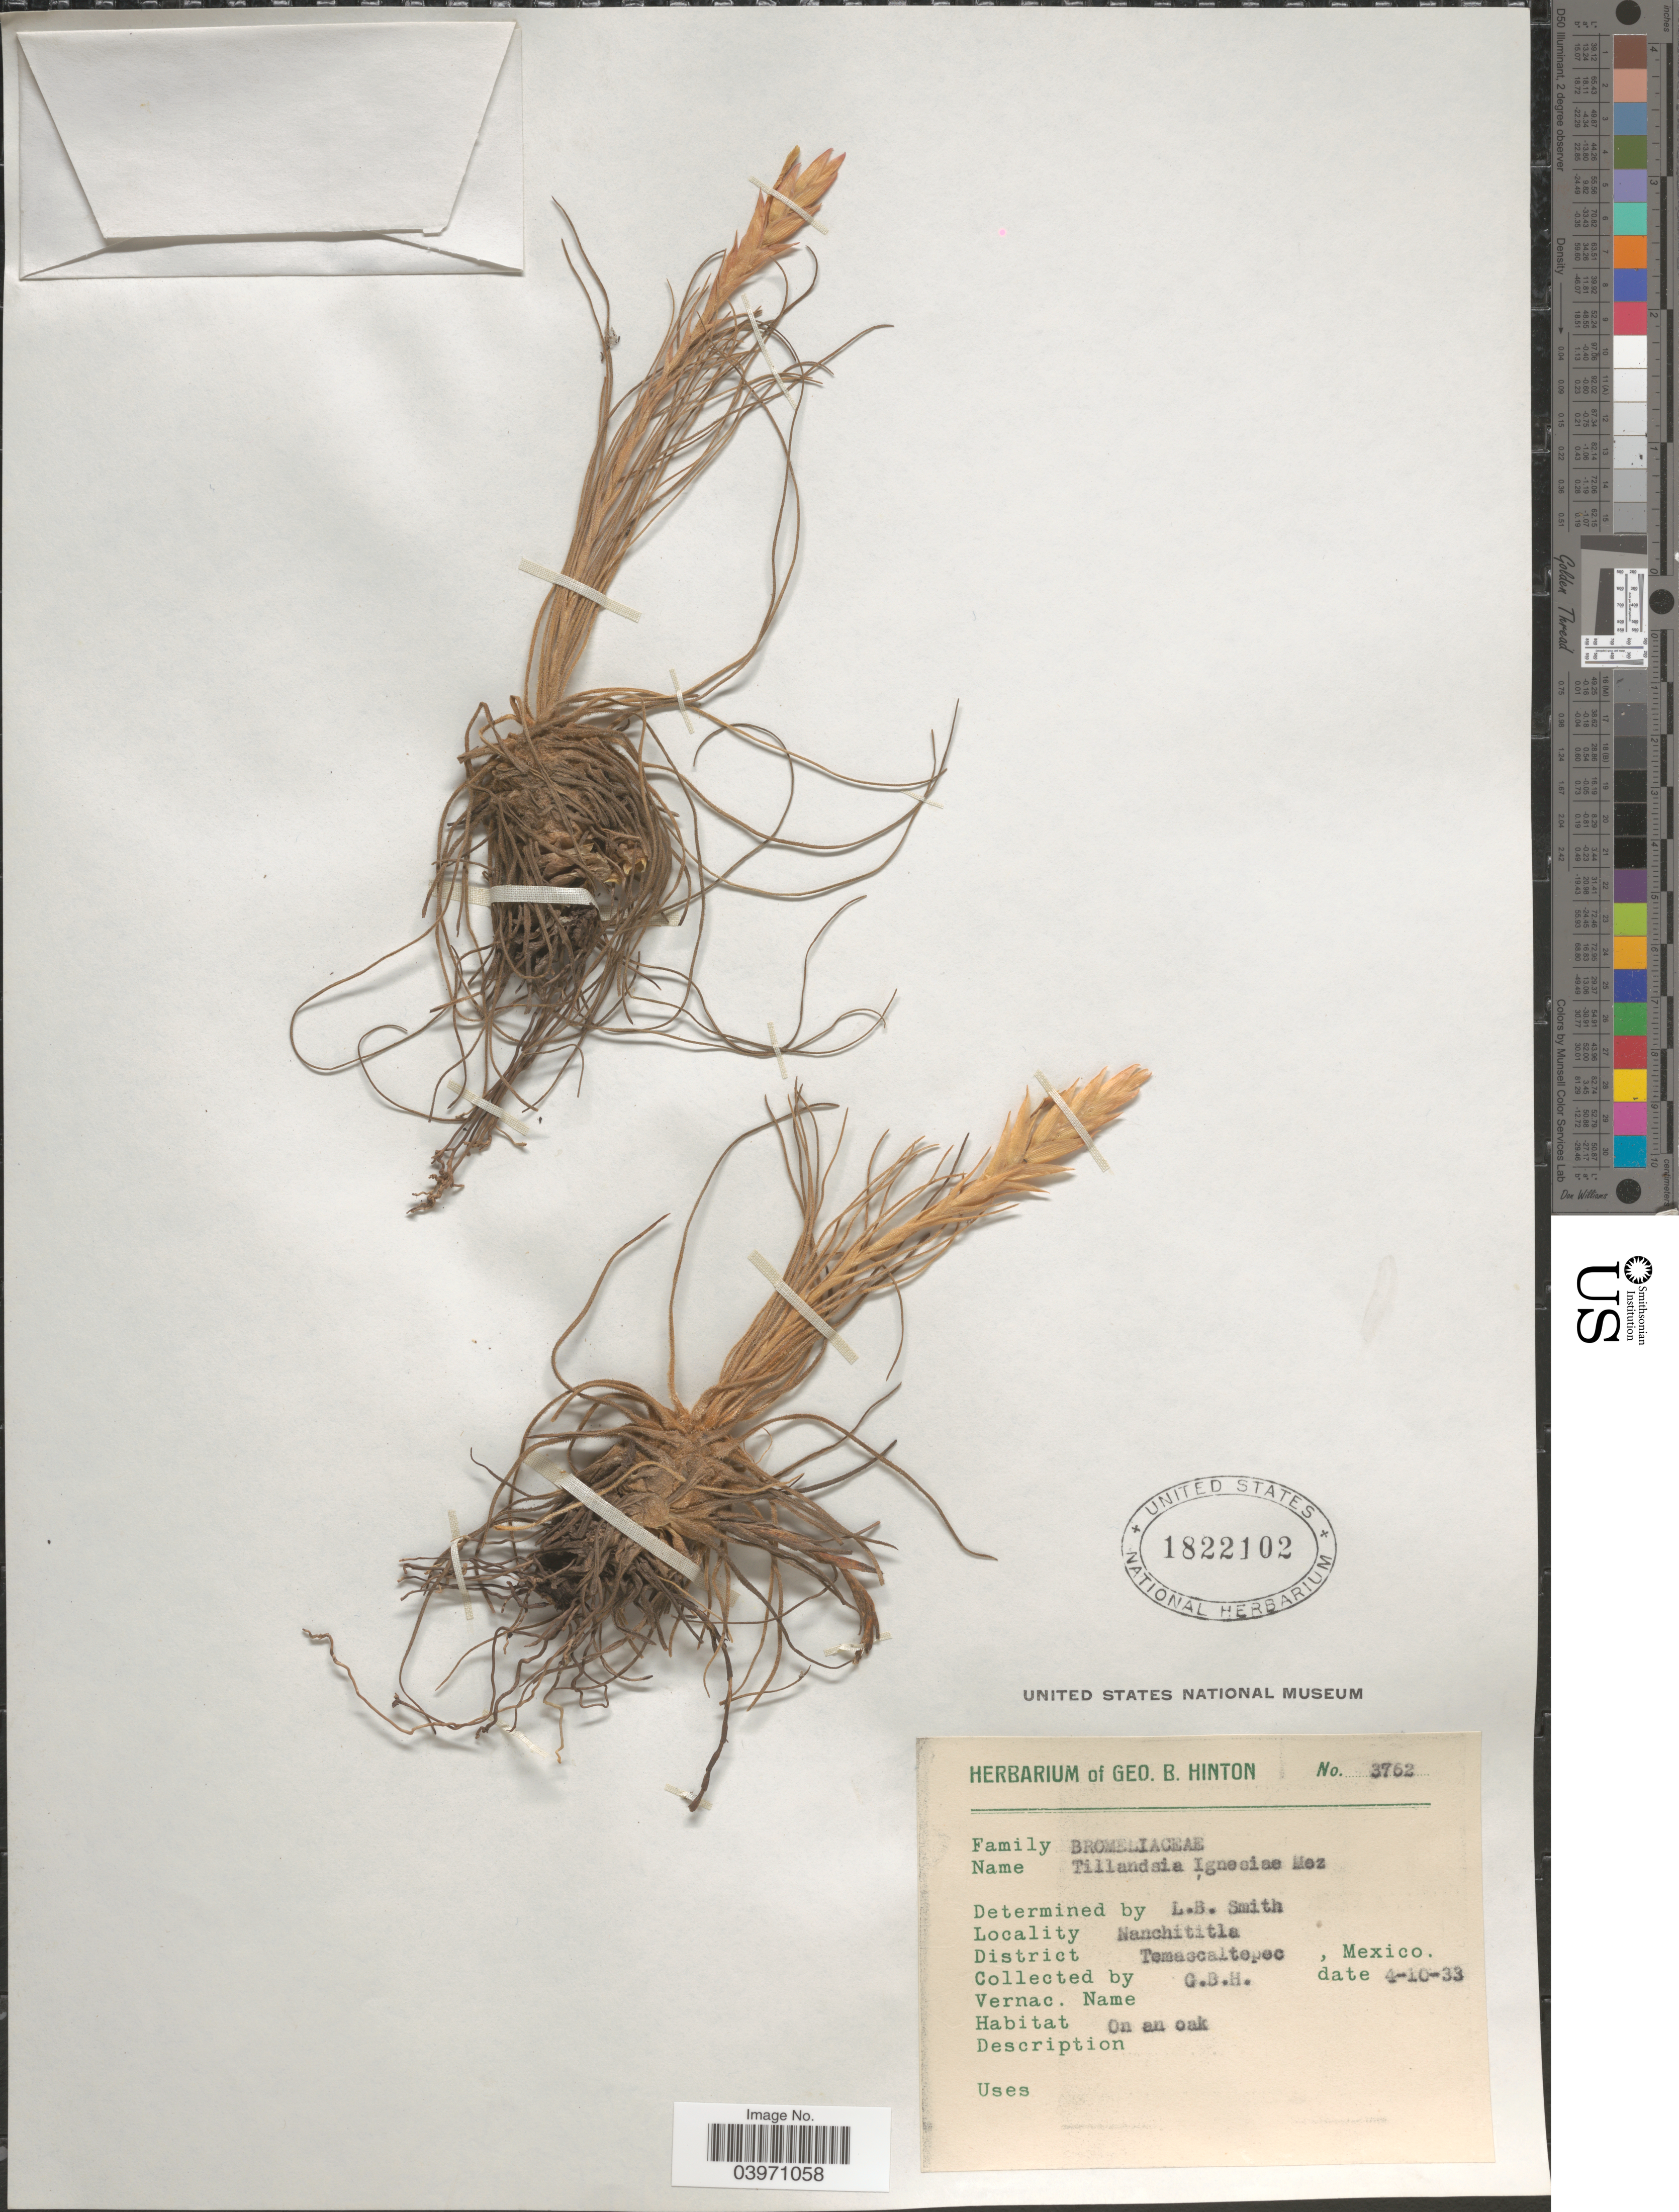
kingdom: Plantae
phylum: Tracheophyta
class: Liliopsida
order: Poales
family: Bromeliaceae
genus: Tillandsia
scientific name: Tillandsia ignesiae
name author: Mez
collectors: G. B. Hinton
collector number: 3762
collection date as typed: Transcribed d/m/y: 4/10/33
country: Mexico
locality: Nanchititla. District Temascaltepec.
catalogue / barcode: US 1822102